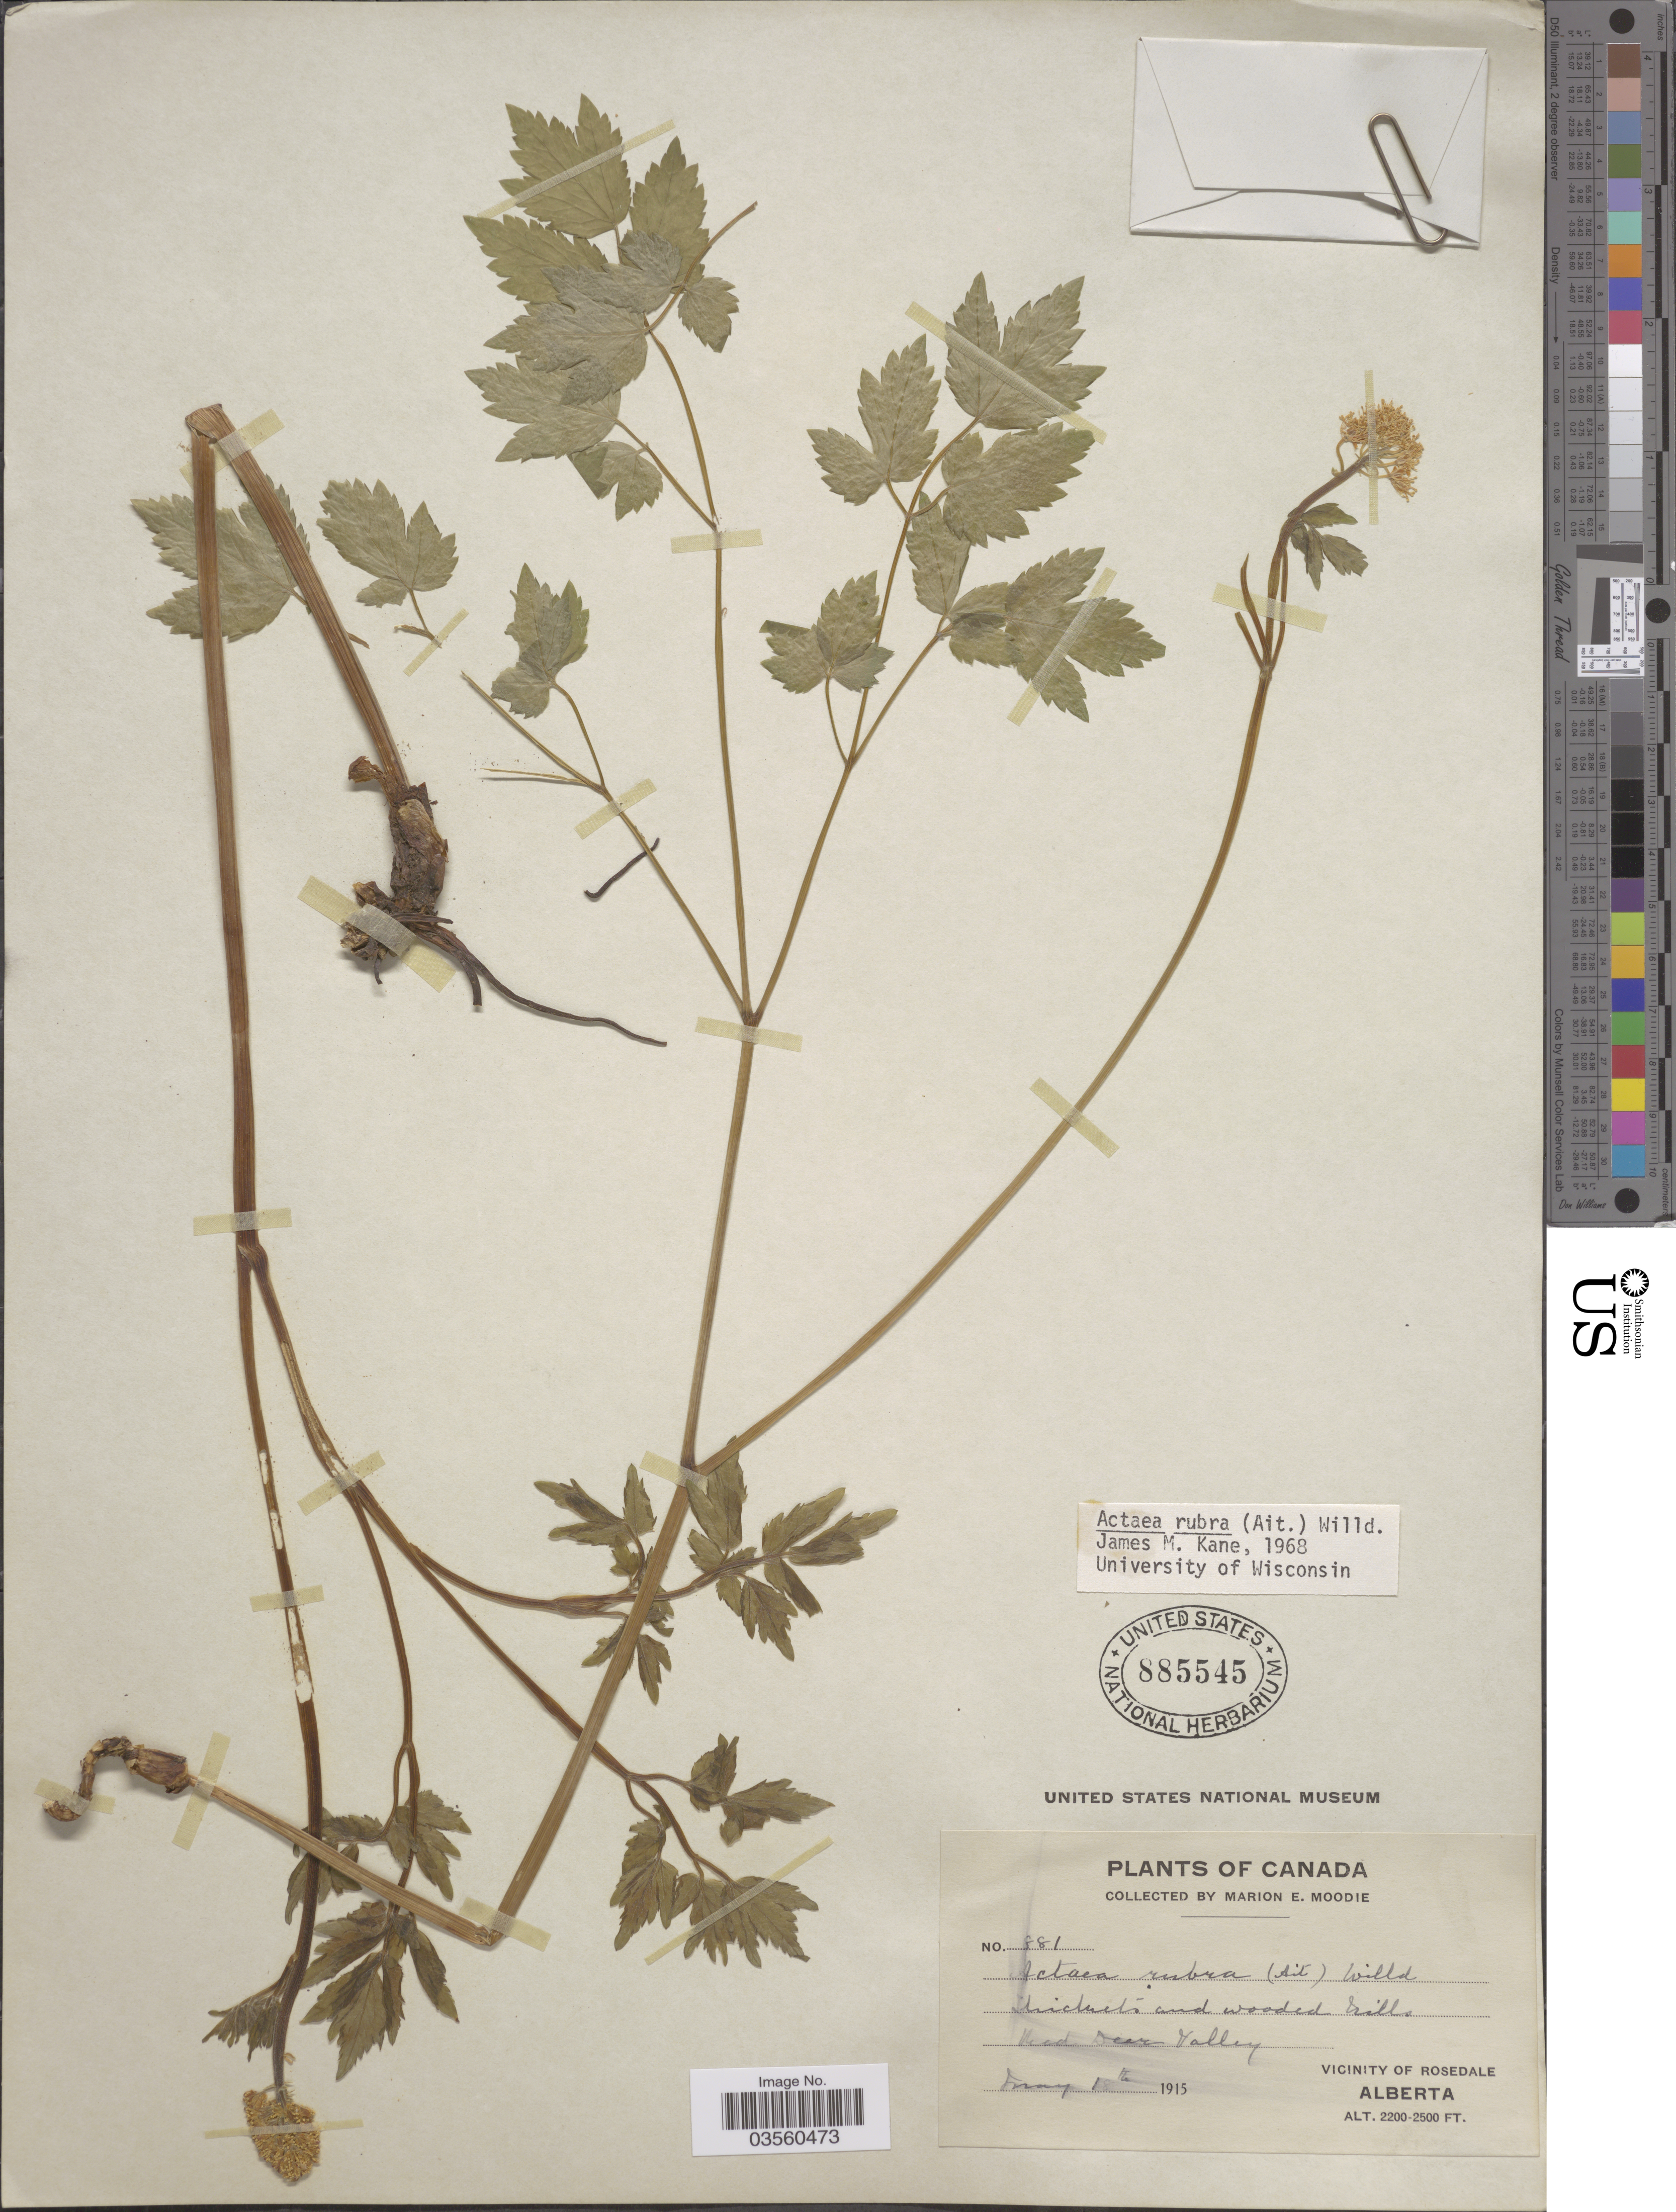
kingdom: Plantae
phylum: Tracheophyta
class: Magnoliopsida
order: Ranunculales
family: Ranunculaceae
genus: Actaea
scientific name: Actaea rubra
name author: (Aiton) Willd.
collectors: M. E. Moodie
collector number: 881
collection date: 1915-05-01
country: Canada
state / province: Alberta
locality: Red Deer Valley. Vicinity of Rosedale.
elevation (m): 671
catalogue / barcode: US 885545